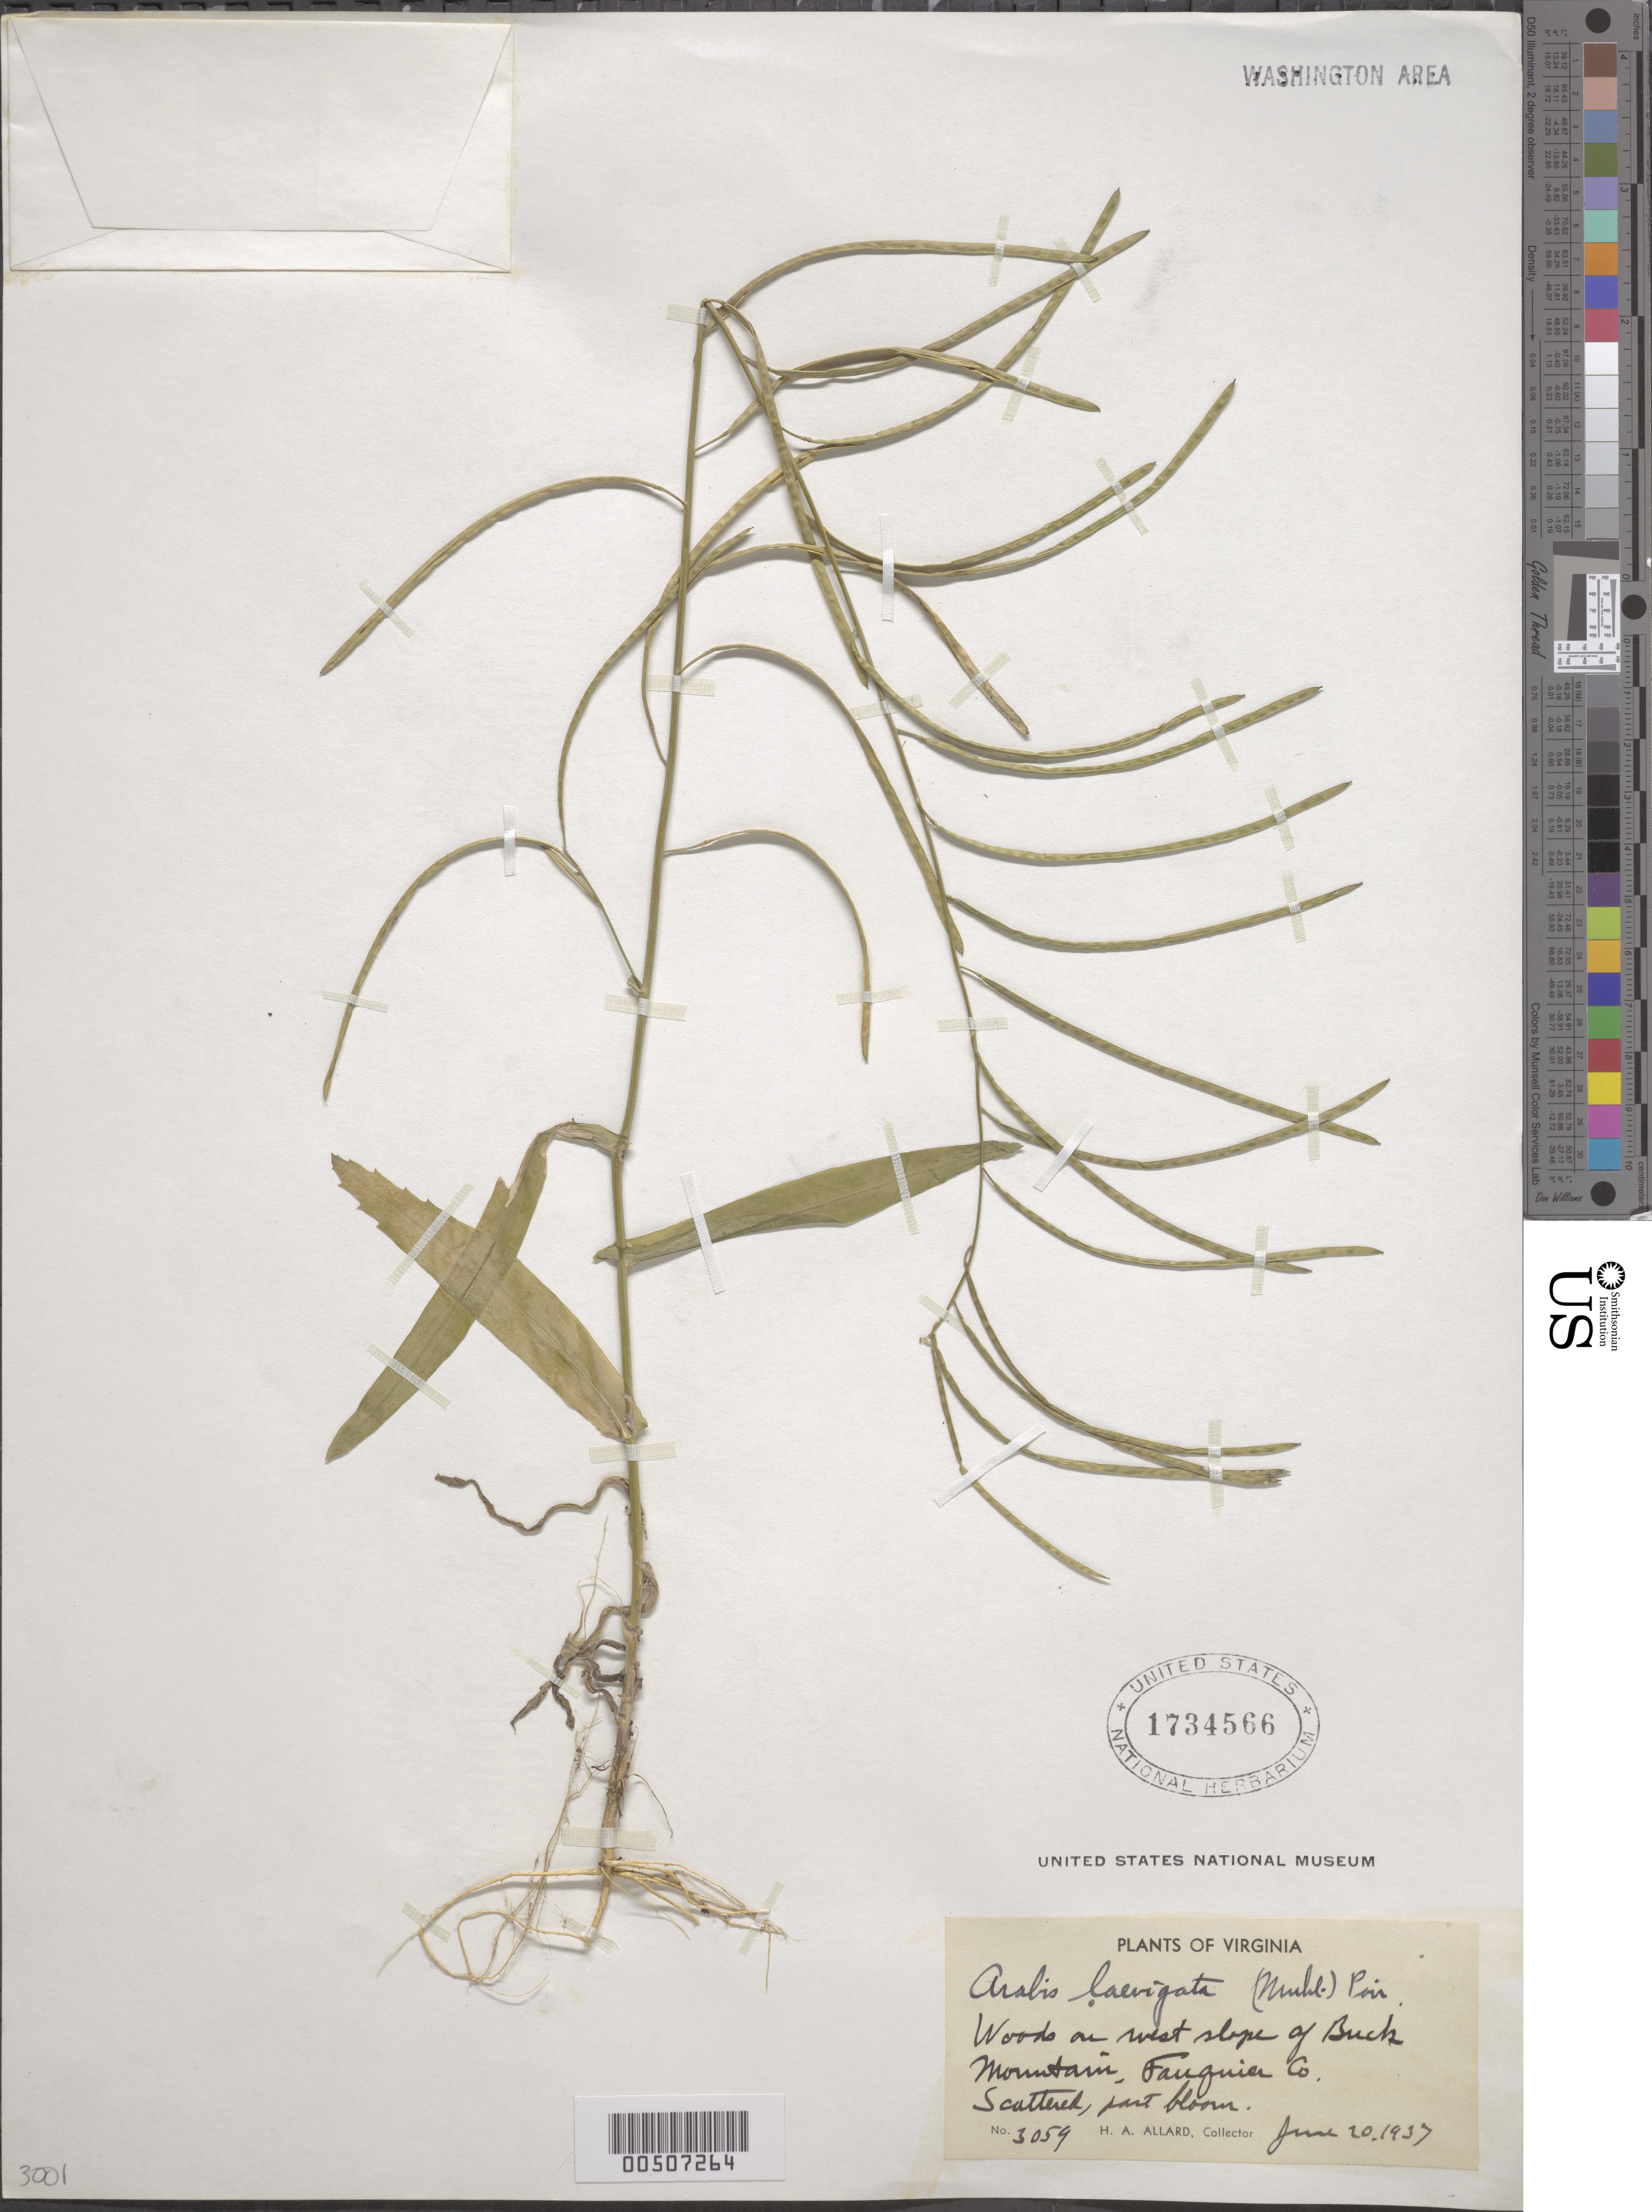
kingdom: Plantae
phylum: Tracheophyta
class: Magnoliopsida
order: Brassicales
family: Brassicaceae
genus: Boechera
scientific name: Boechera laevigata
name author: (Muhl. ex Willd.) Al-Shehbaz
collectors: H. A. Allard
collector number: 3059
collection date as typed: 20 Jun 1937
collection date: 1937-06-20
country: United States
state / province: Virginia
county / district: Fauquier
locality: W slope of Buck Mountain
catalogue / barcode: US 1734566